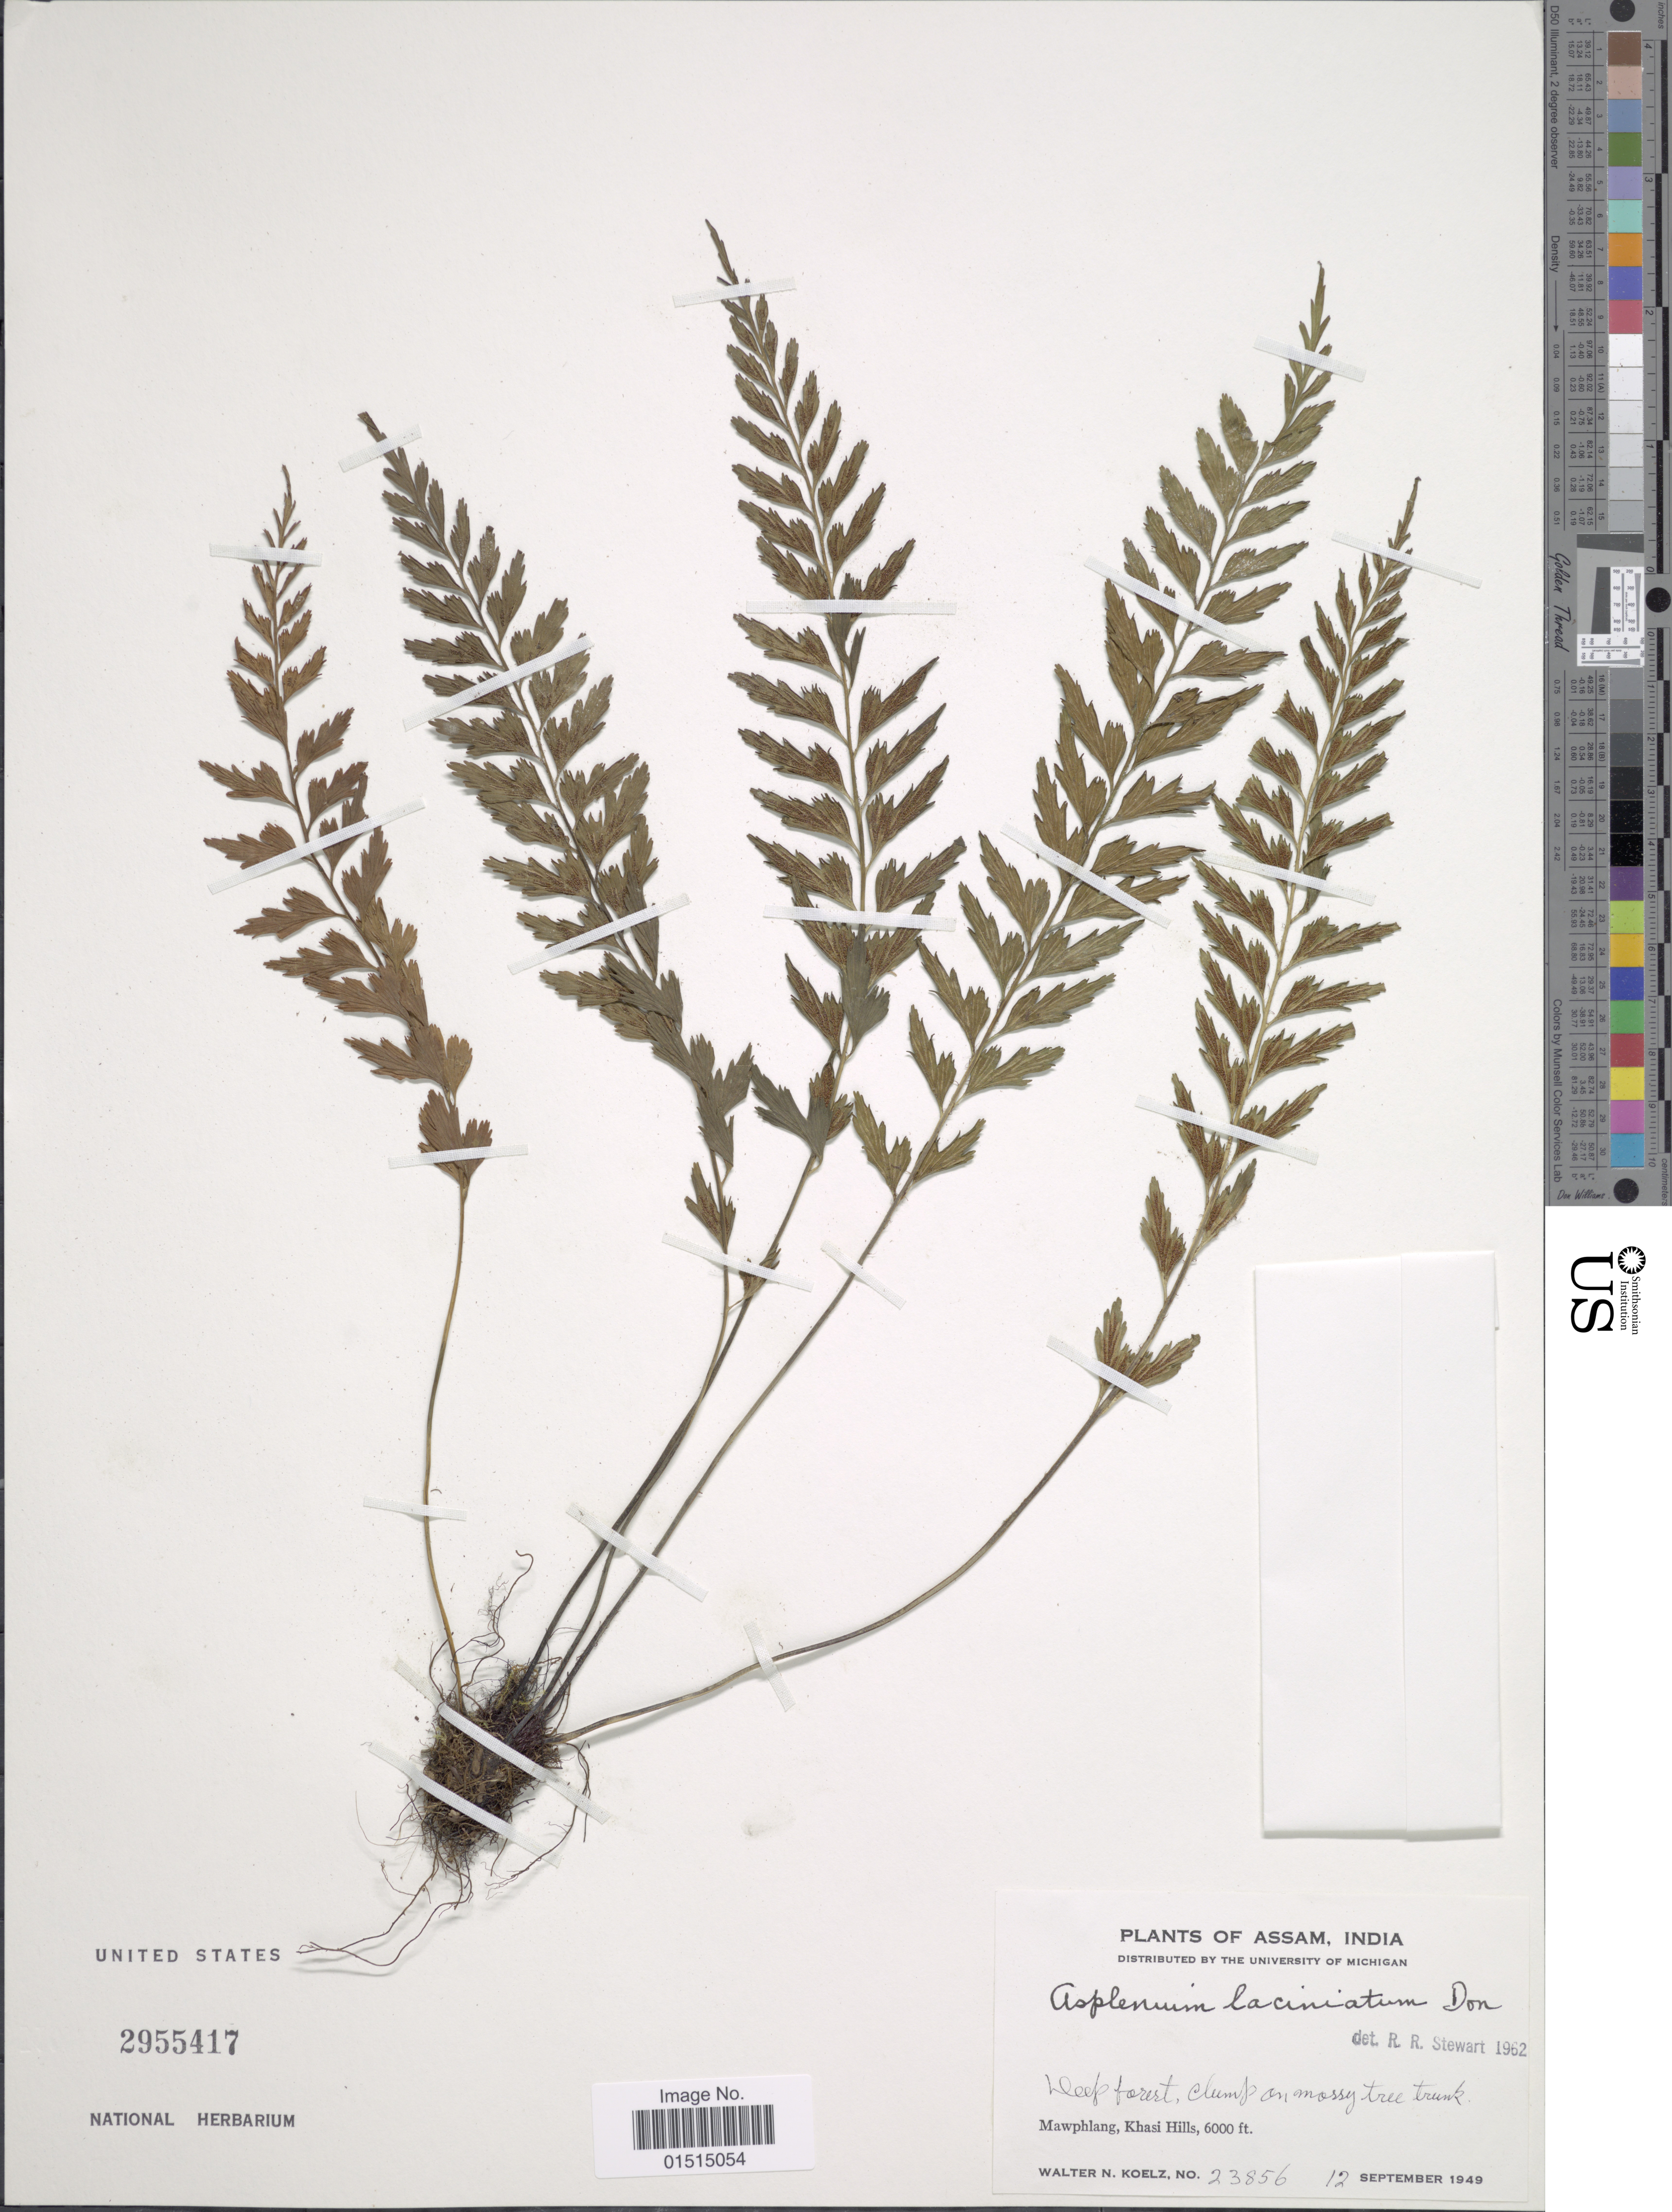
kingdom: Plantae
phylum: Tracheophyta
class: Polypodiopsida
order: Polypodiales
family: Aspleniaceae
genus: Asplenium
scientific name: Asplenium laciniatum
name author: D. Don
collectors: W. N. Koelz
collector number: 23856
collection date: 1949-09-12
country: India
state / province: Meghalaya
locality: Mawphlang, Khasi Hills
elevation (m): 1829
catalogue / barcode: US 2955417